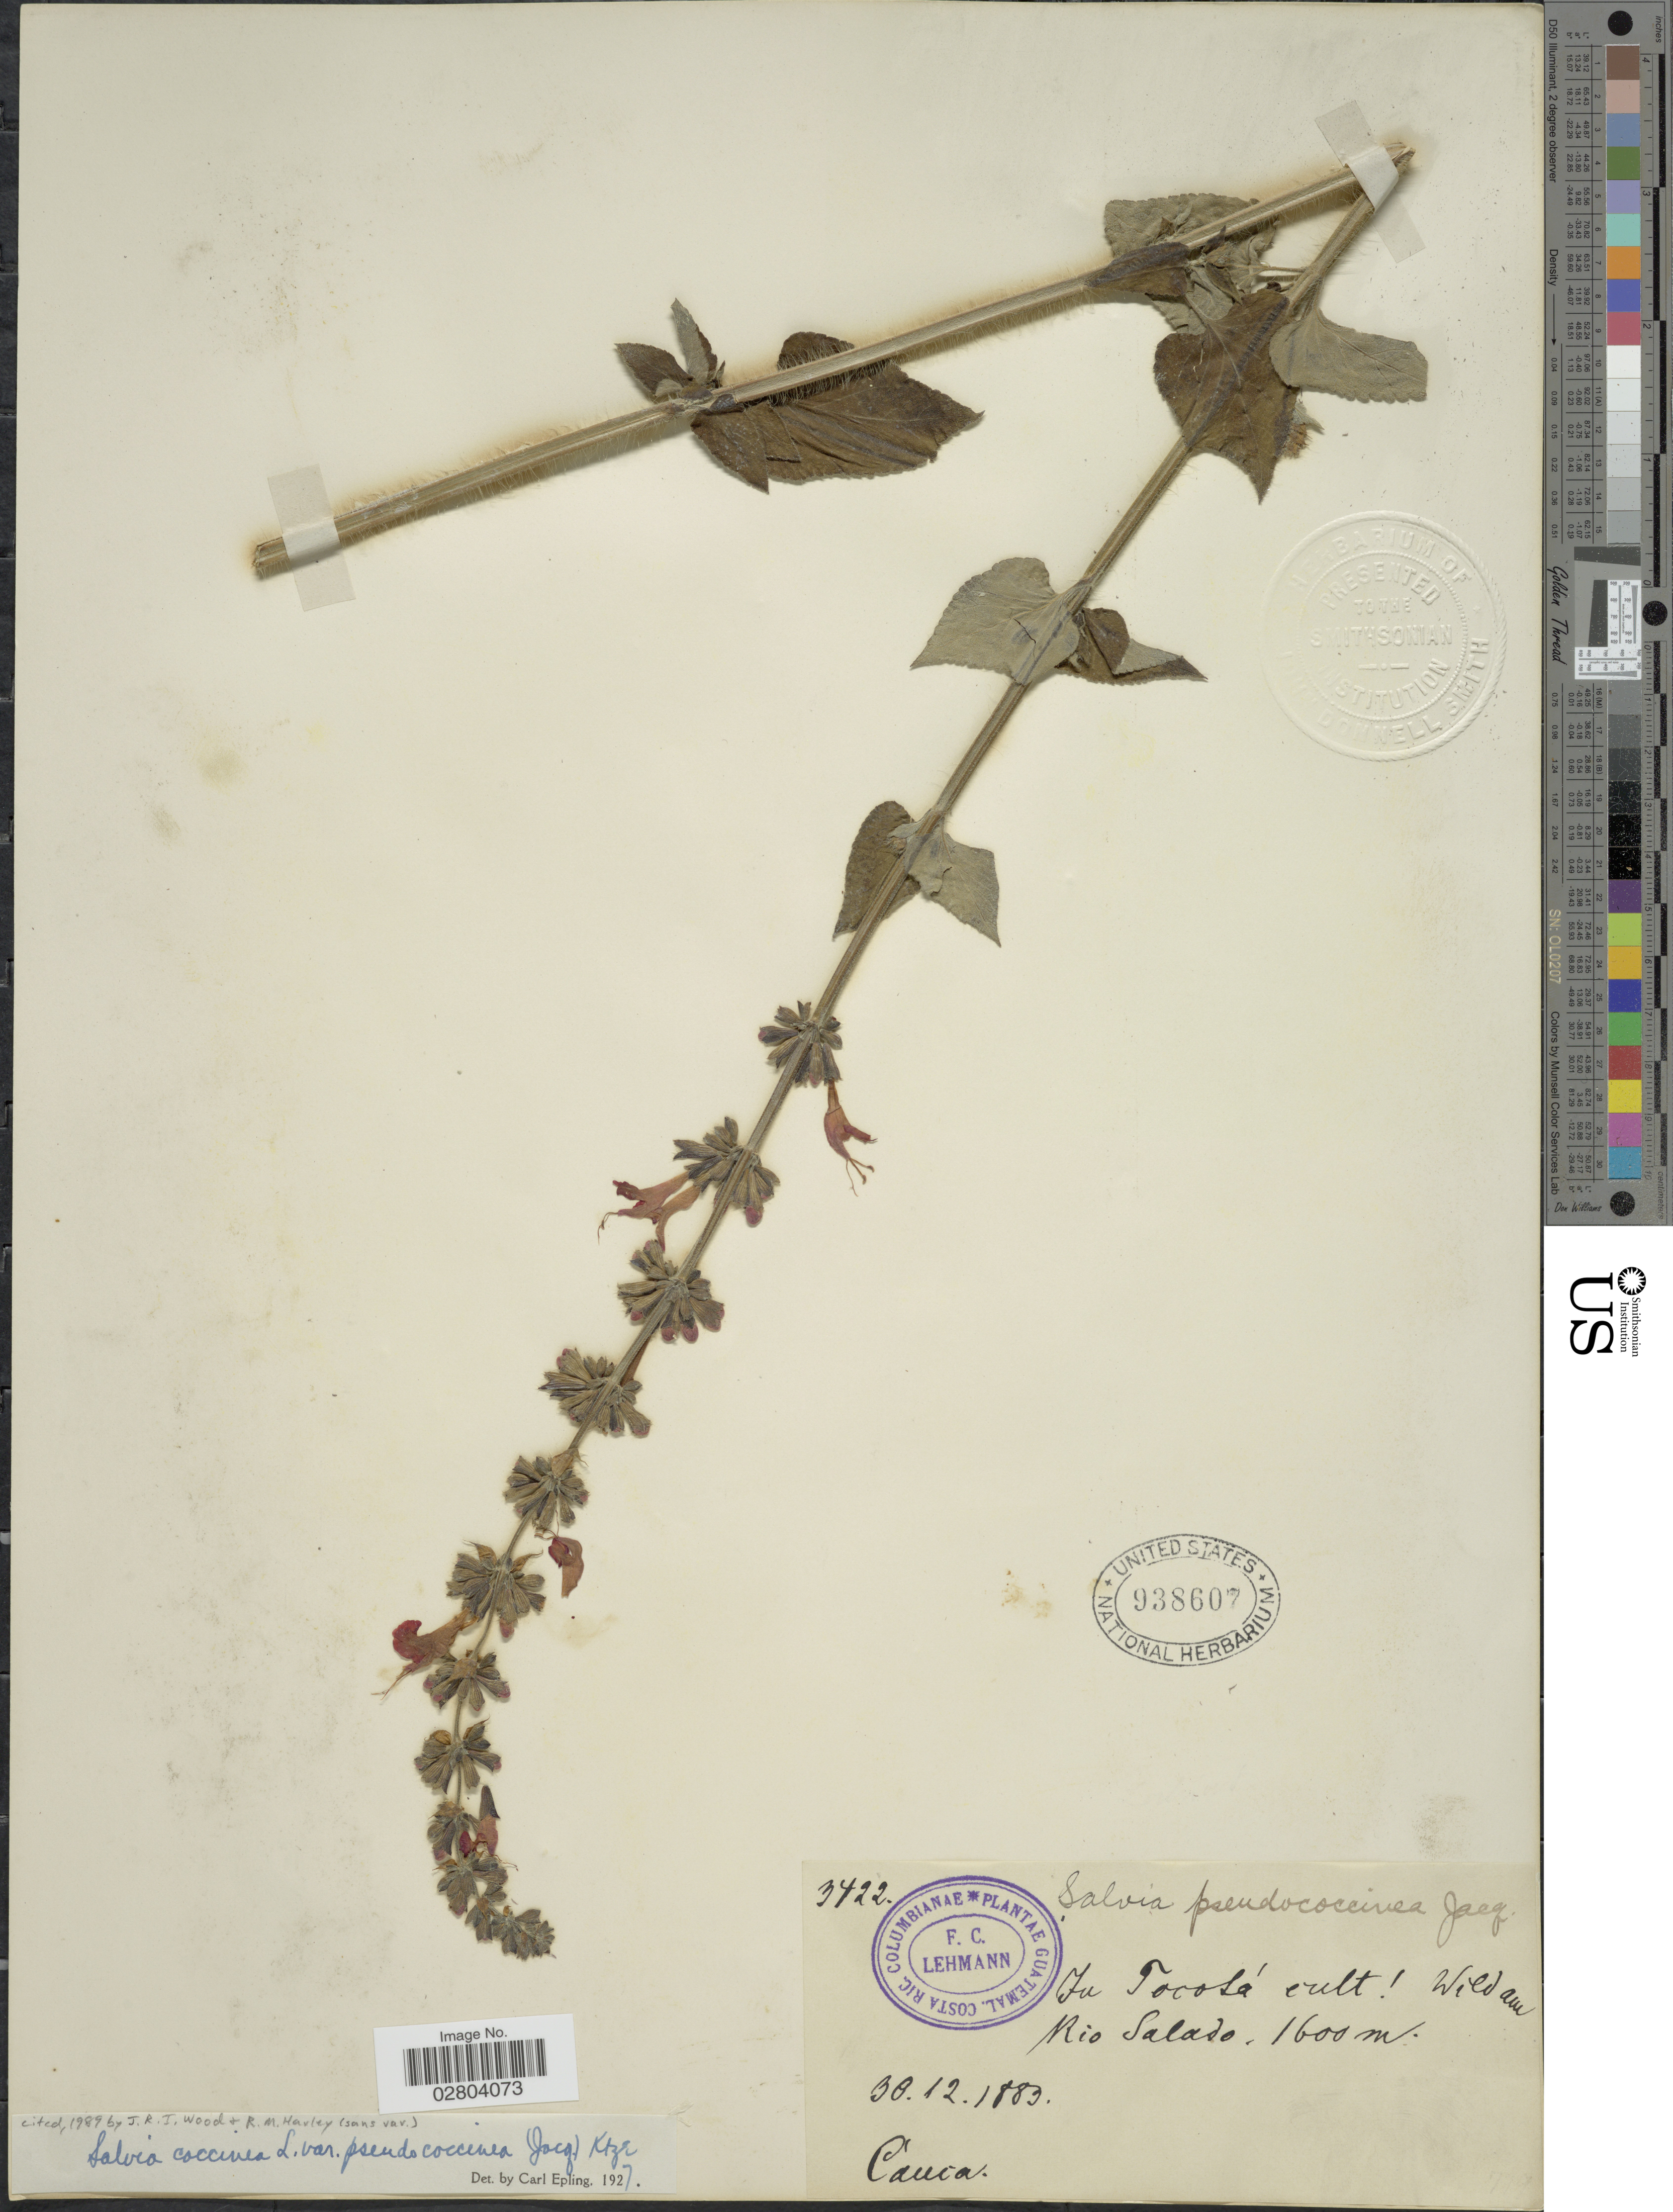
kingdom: Plantae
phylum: Tracheophyta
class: Magnoliopsida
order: Lamiales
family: Lamiaceae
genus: Salvia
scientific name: Salvia coccinea 'Naples Lavender'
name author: L. f. ex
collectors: F. C. Lehmann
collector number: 3422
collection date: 1883-12-30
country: Colombia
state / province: Cauca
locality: In Tocota cult. Wild am Rio Salado.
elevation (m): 1600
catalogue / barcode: US 938607